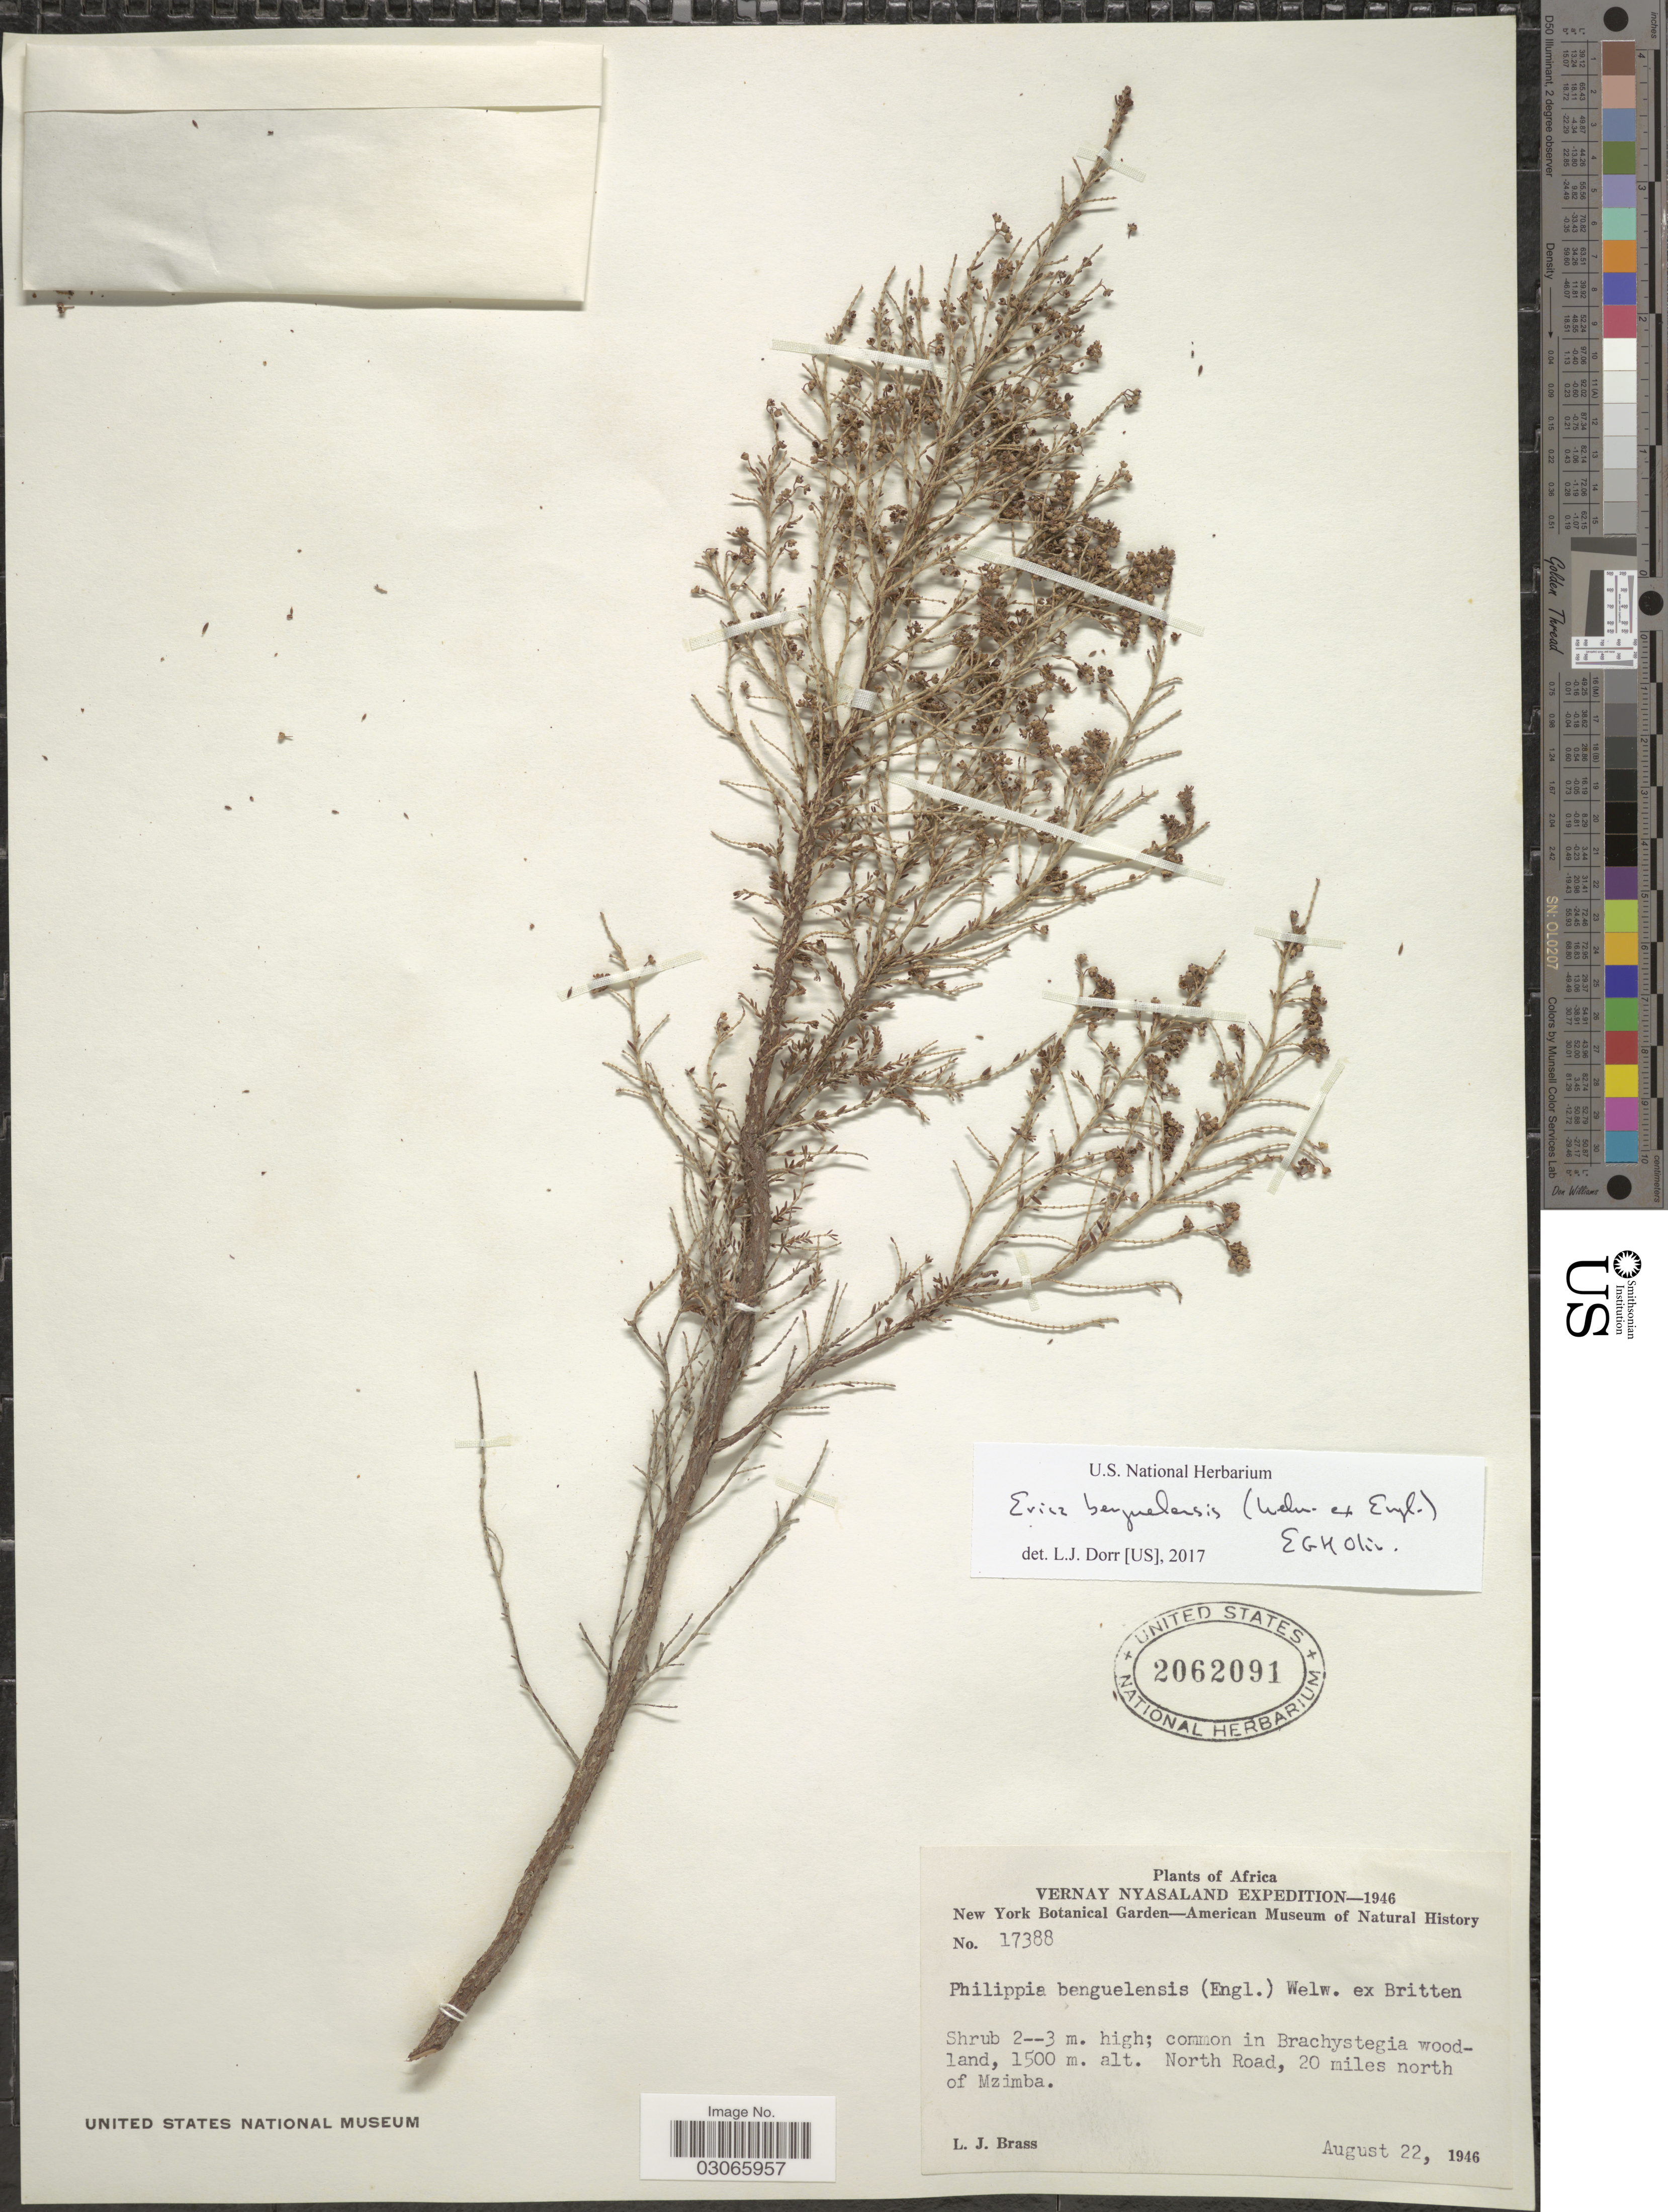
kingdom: Plantae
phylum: Tracheophyta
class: Magnoliopsida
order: Ericales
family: Ericaceae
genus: Erica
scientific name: Erica benguelensis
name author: (Welw. ex Engl.) E.G.H. Oliv.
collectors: L. J. Brass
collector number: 17388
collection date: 1946-08-22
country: Malawi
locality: Nyasaland. North Road, 20 miles north of Mzimba.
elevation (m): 1500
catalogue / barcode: US 2062091